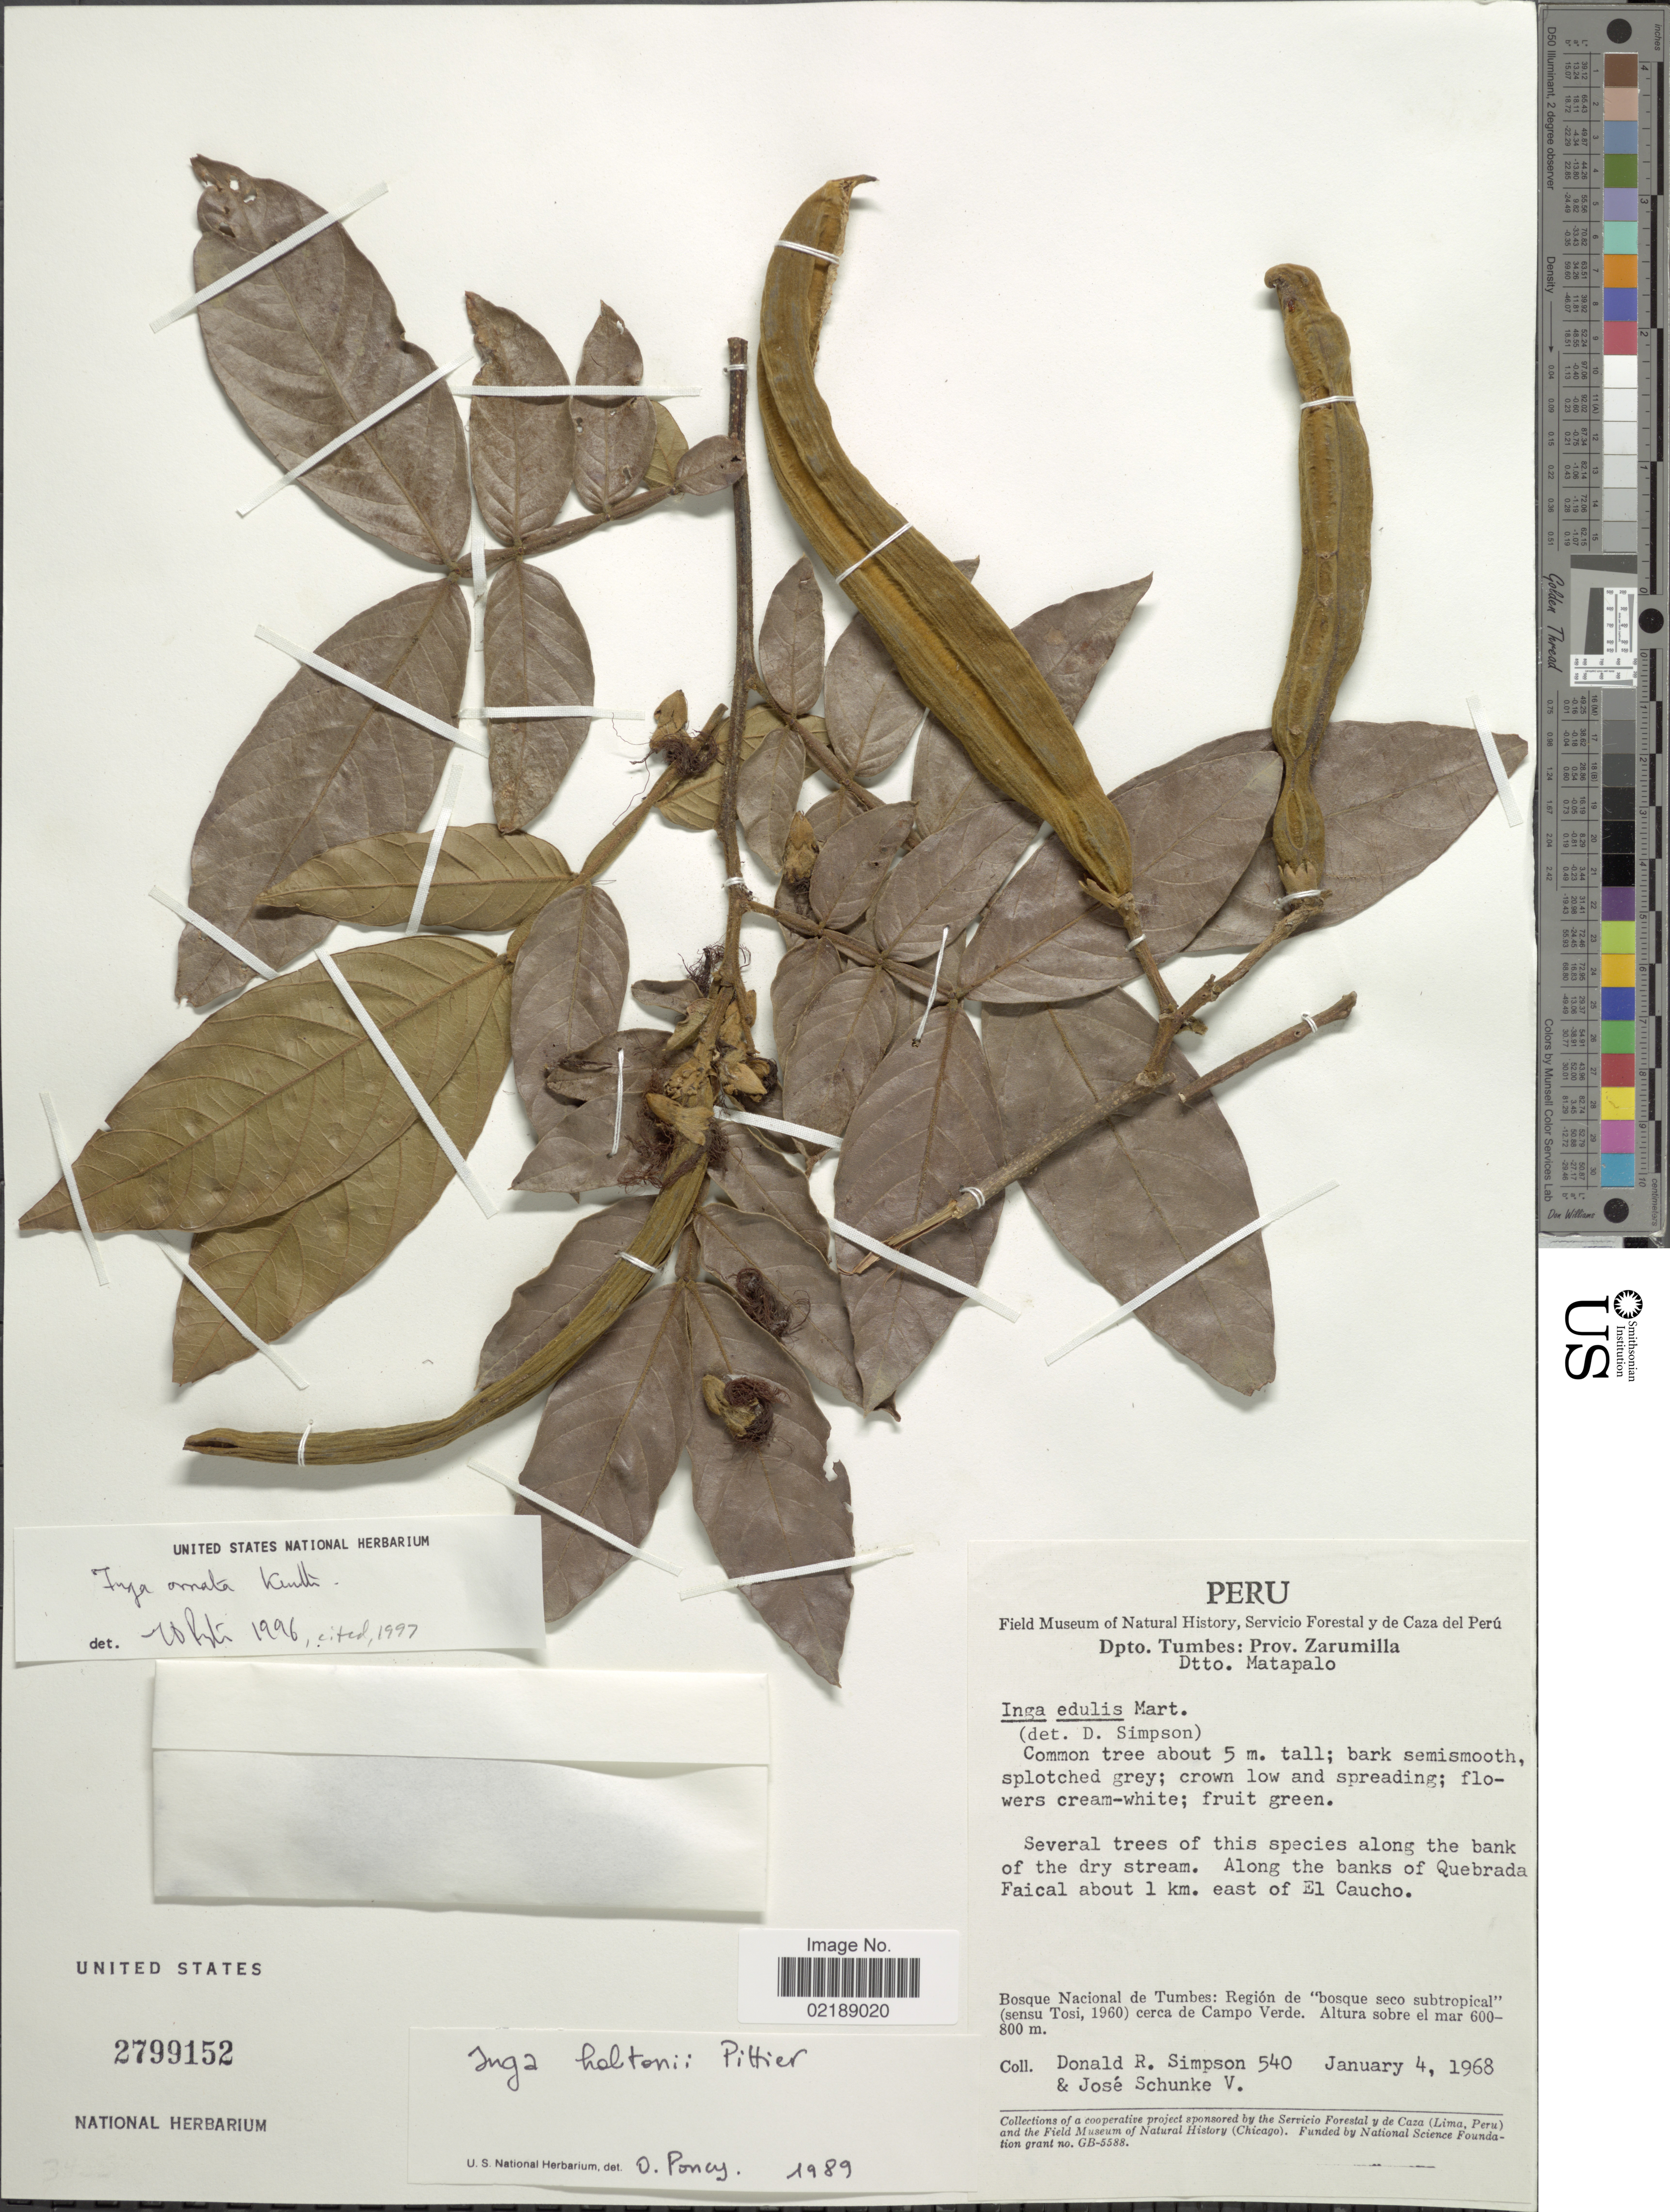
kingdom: Plantae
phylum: Tracheophyta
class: Magnoliopsida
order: Fabales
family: Fabaceae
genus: Inga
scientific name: Inga ornata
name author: Kunth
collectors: D. R. Simpson & J. Schunke Vigo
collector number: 540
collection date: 1968-01-04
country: Peru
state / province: Tumbes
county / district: Zarumilla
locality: Prov. Zarumilla, Dtto. Matapalo, along the banks of Quebrada Faical about 1 km east of El Caucho, Bosque Nacional de Tumbes, Region de bosque seco subtropical, cerca de Campo Verde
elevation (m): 600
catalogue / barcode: US 2799152